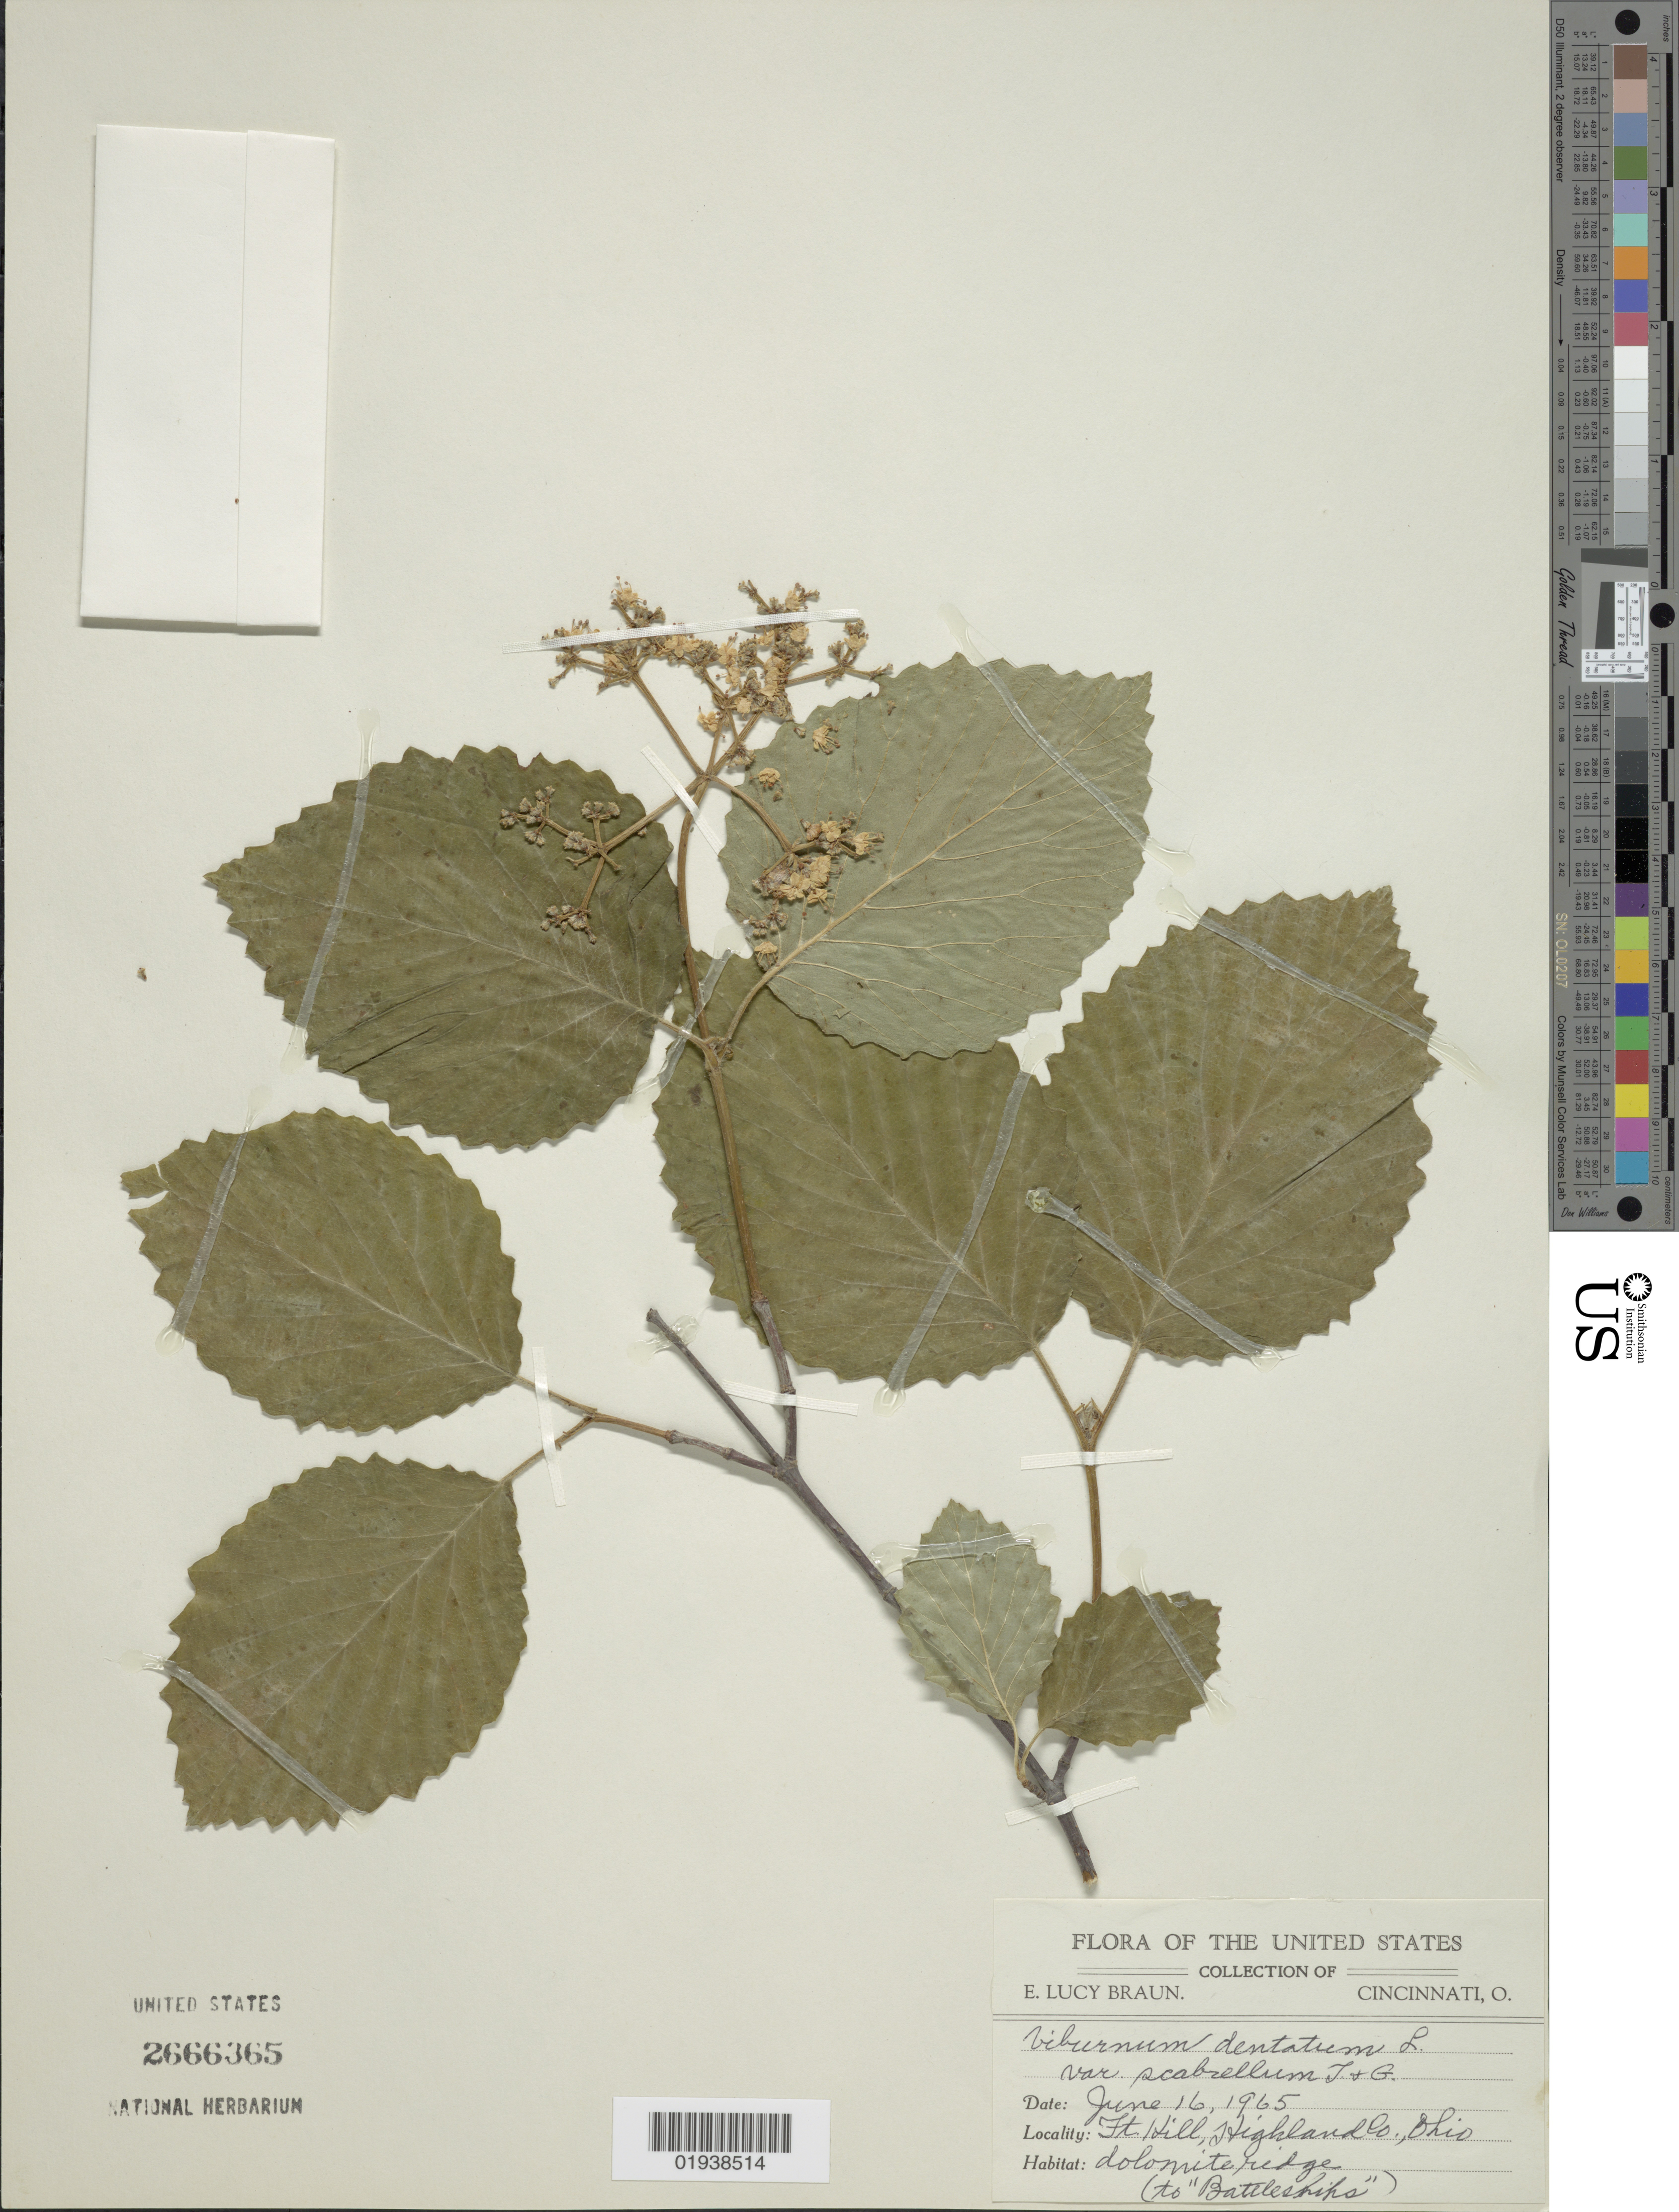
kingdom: Plantae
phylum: Tracheophyta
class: Magnoliopsida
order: Dipsacales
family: Viburnaceae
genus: Viburnum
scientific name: Viburnum dentatum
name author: L.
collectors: E. L. Braun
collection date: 1965-06-16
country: United States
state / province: Ohio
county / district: Highland County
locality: Fort Hill.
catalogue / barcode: US 2666365